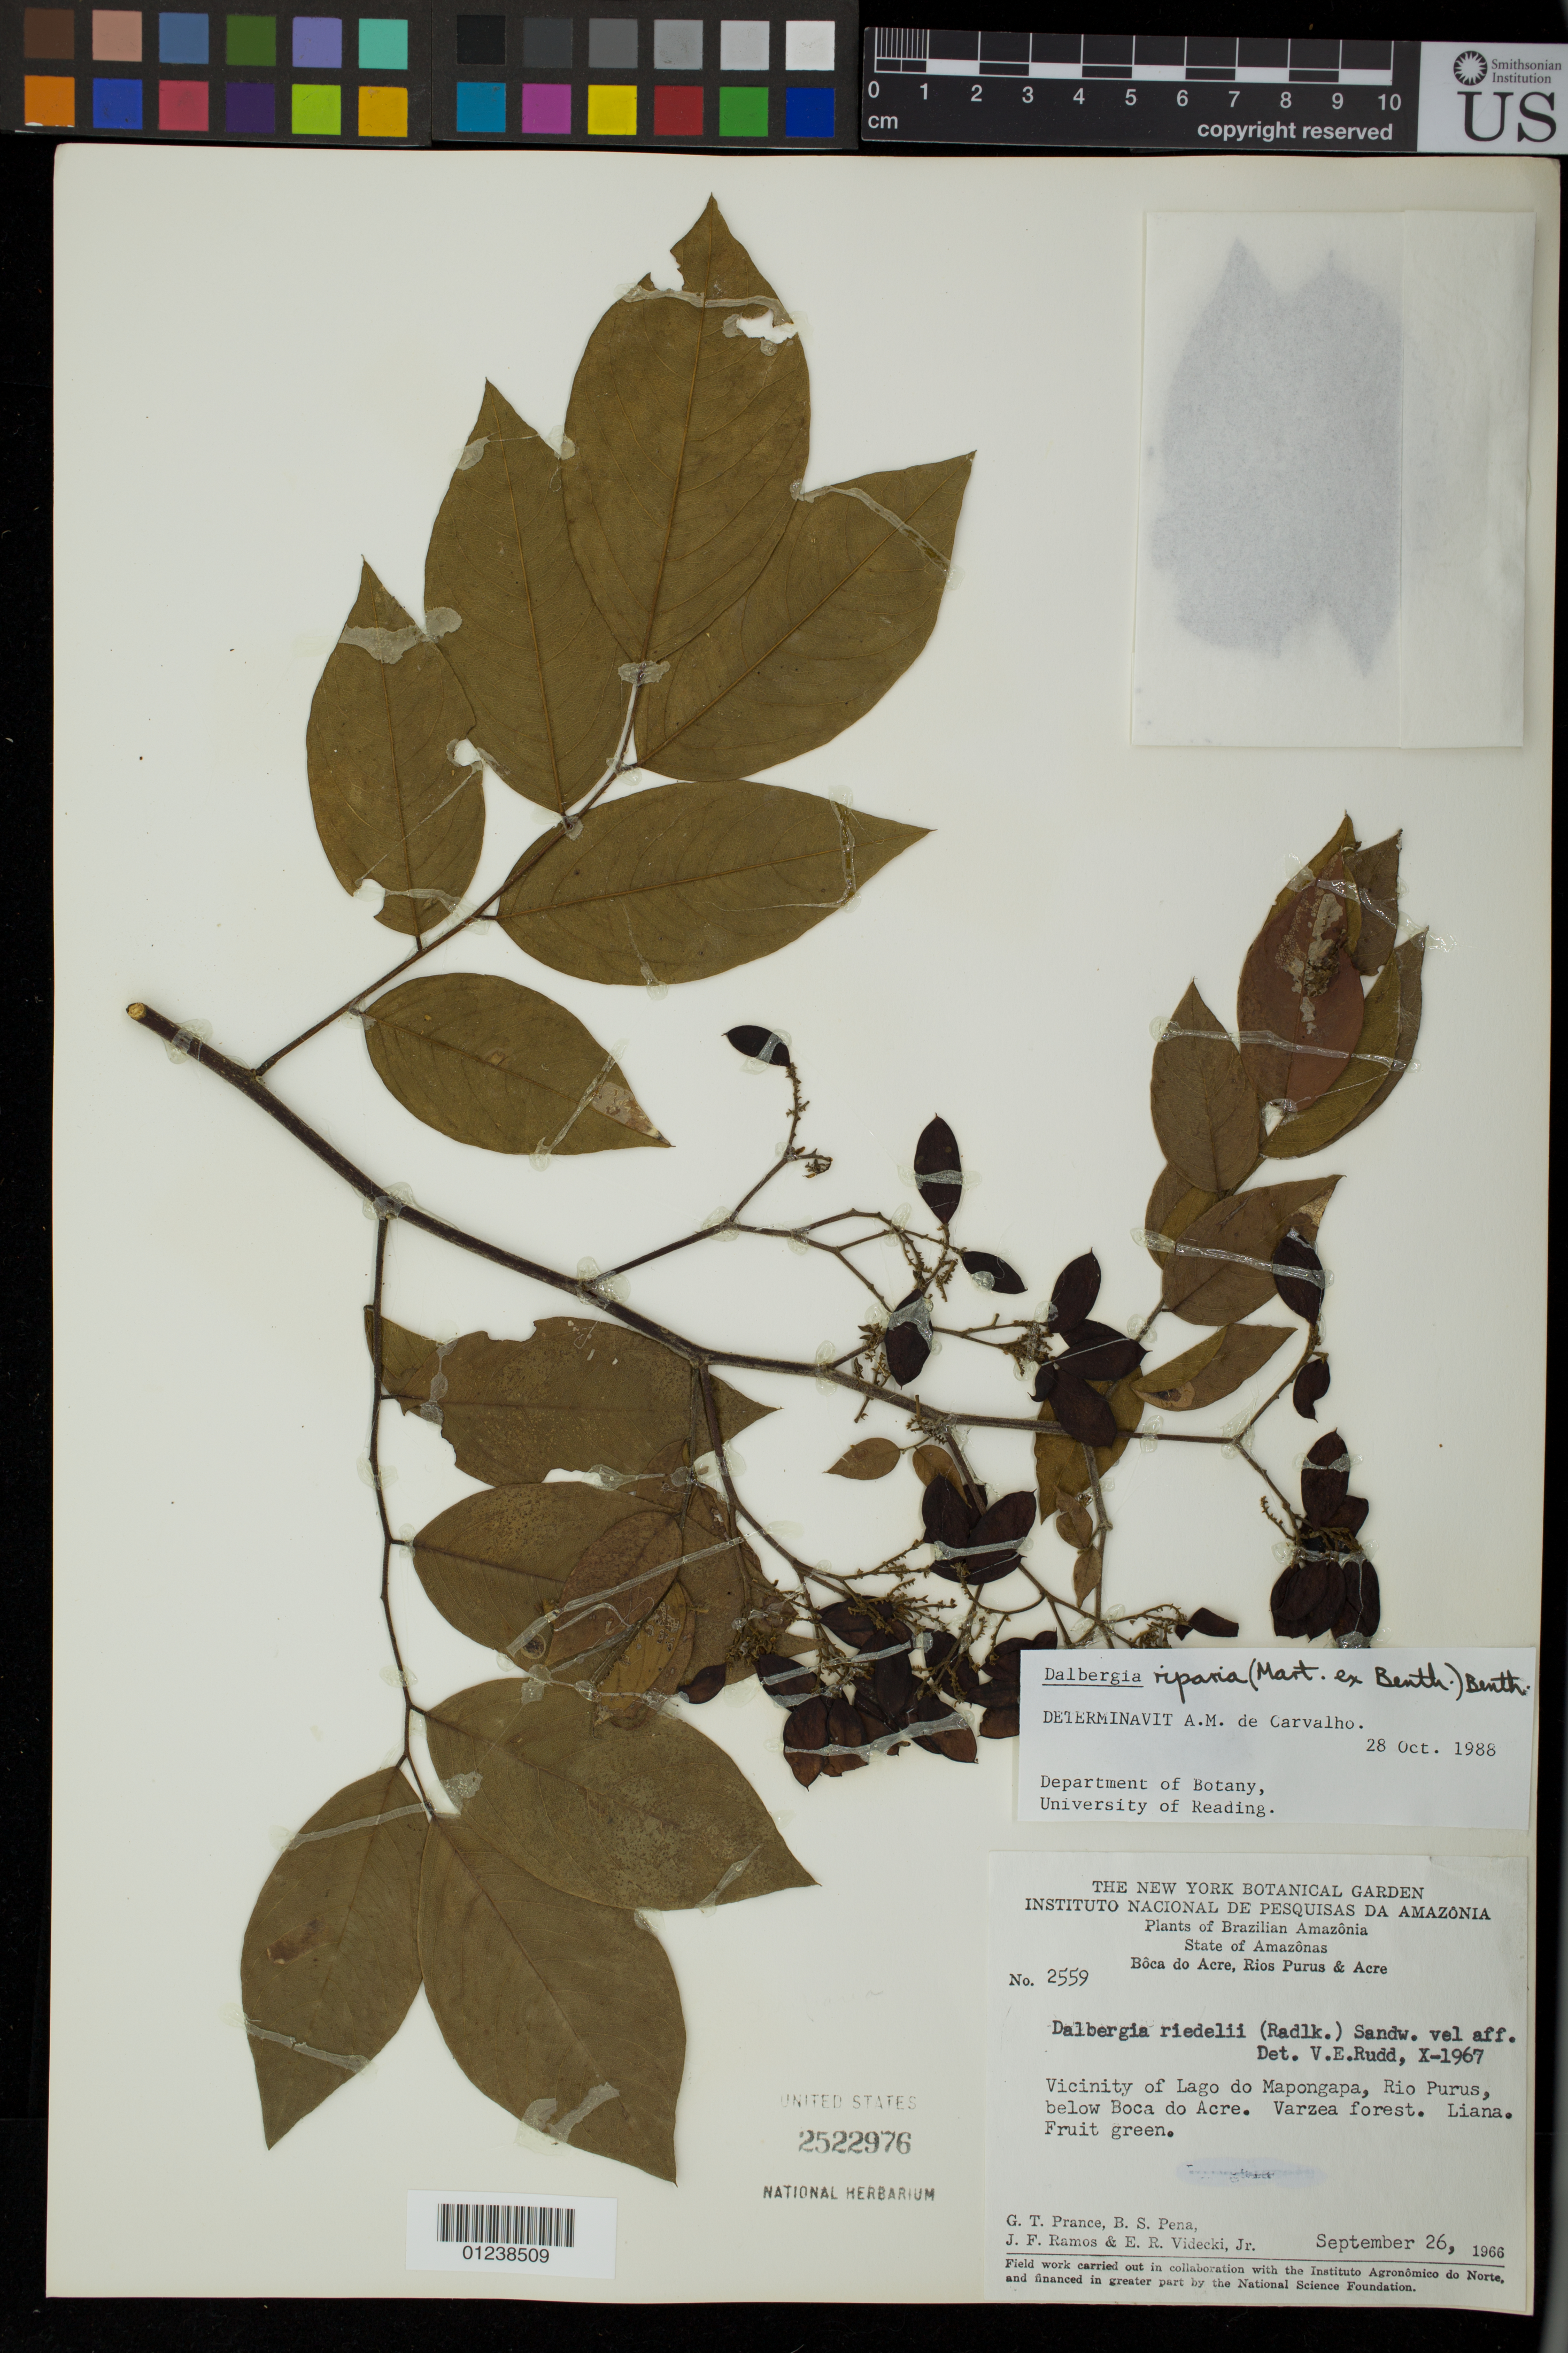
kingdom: Plantae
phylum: Tracheophyta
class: Magnoliopsida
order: Fabales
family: Fabaceae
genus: Dalbergia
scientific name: Dalbergia riparia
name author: (Mart.) Benth.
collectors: G. T. Prance, B. S. Pena, J. F. Ramos & E. R. Videcki Jr.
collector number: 2559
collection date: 1966-09-26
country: Brazil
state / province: Amazonas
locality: Vicinity of Lago do Mapongapa, Rio Purus, below Boca do Acre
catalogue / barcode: US 2522976